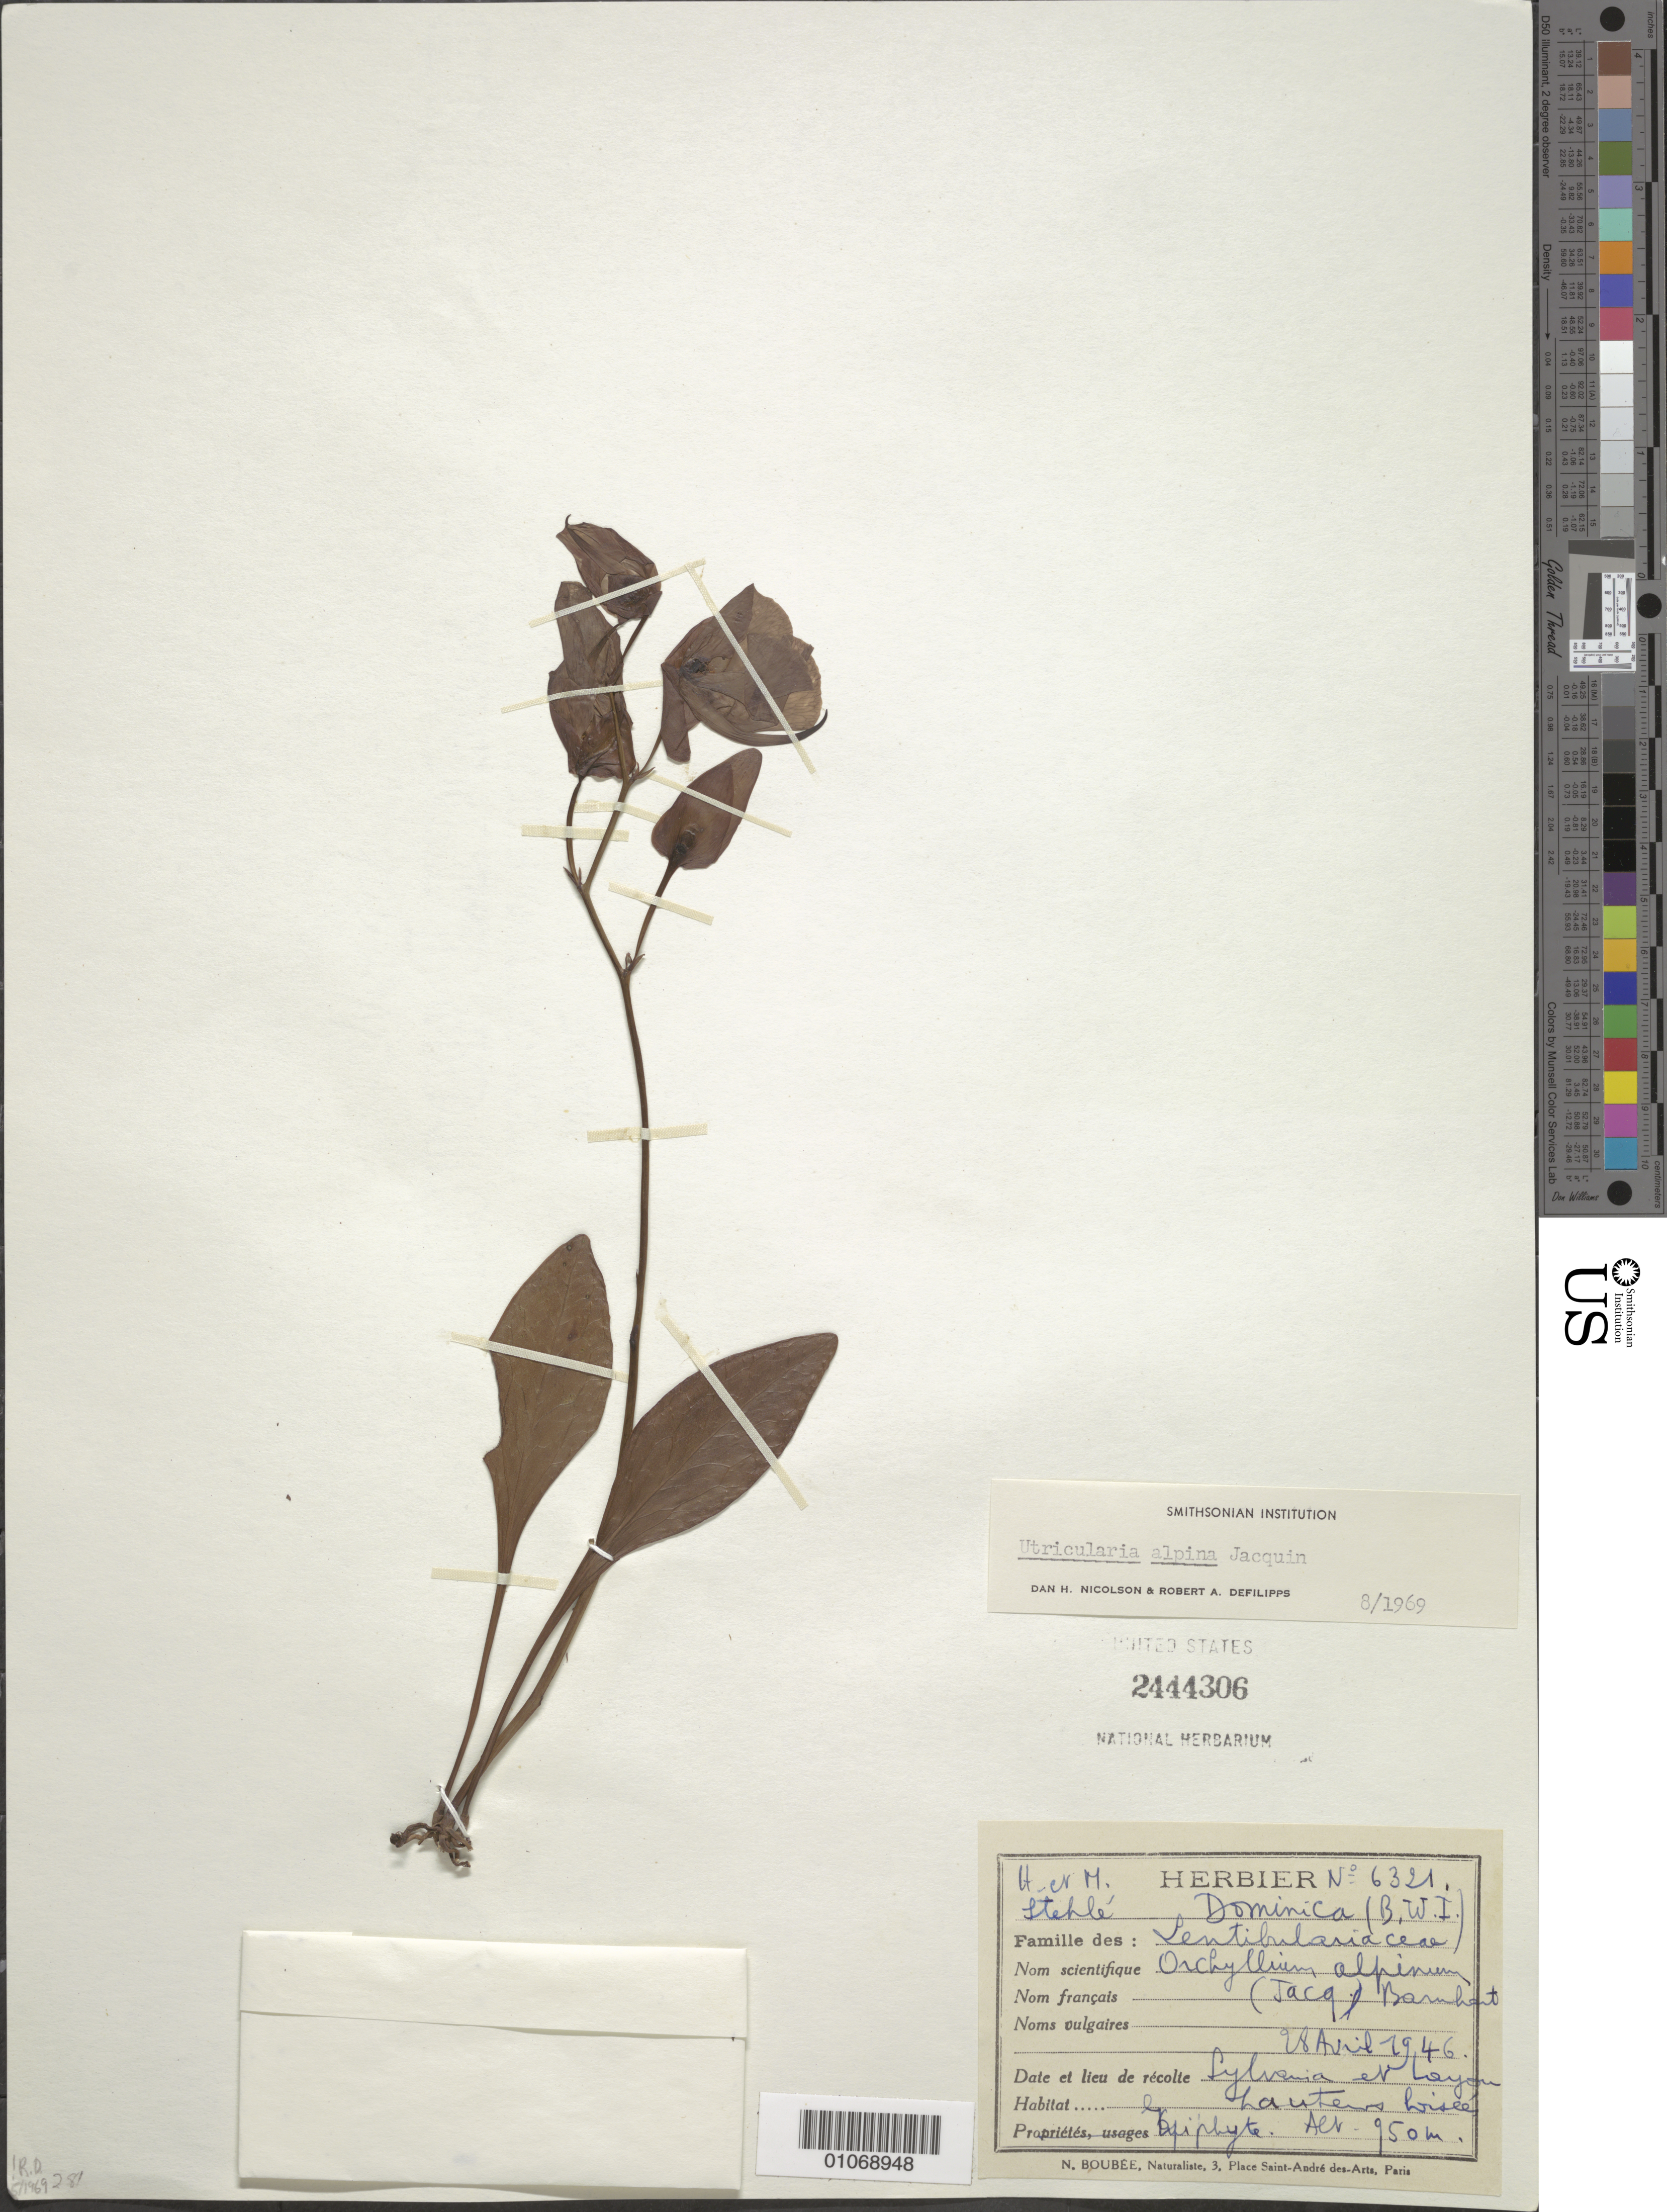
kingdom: Plantae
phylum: Tracheophyta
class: Magnoliopsida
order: Lamiales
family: Lentibulariaceae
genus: Utricularia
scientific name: Utricularia alpina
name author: Jacq.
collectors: H. Stehlé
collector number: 6321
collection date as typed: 28 Apr 1946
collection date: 1946-04-28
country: Dominica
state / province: St. Paul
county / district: Sylvania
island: Dominica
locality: Sylvania and Layou.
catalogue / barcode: US 2444306